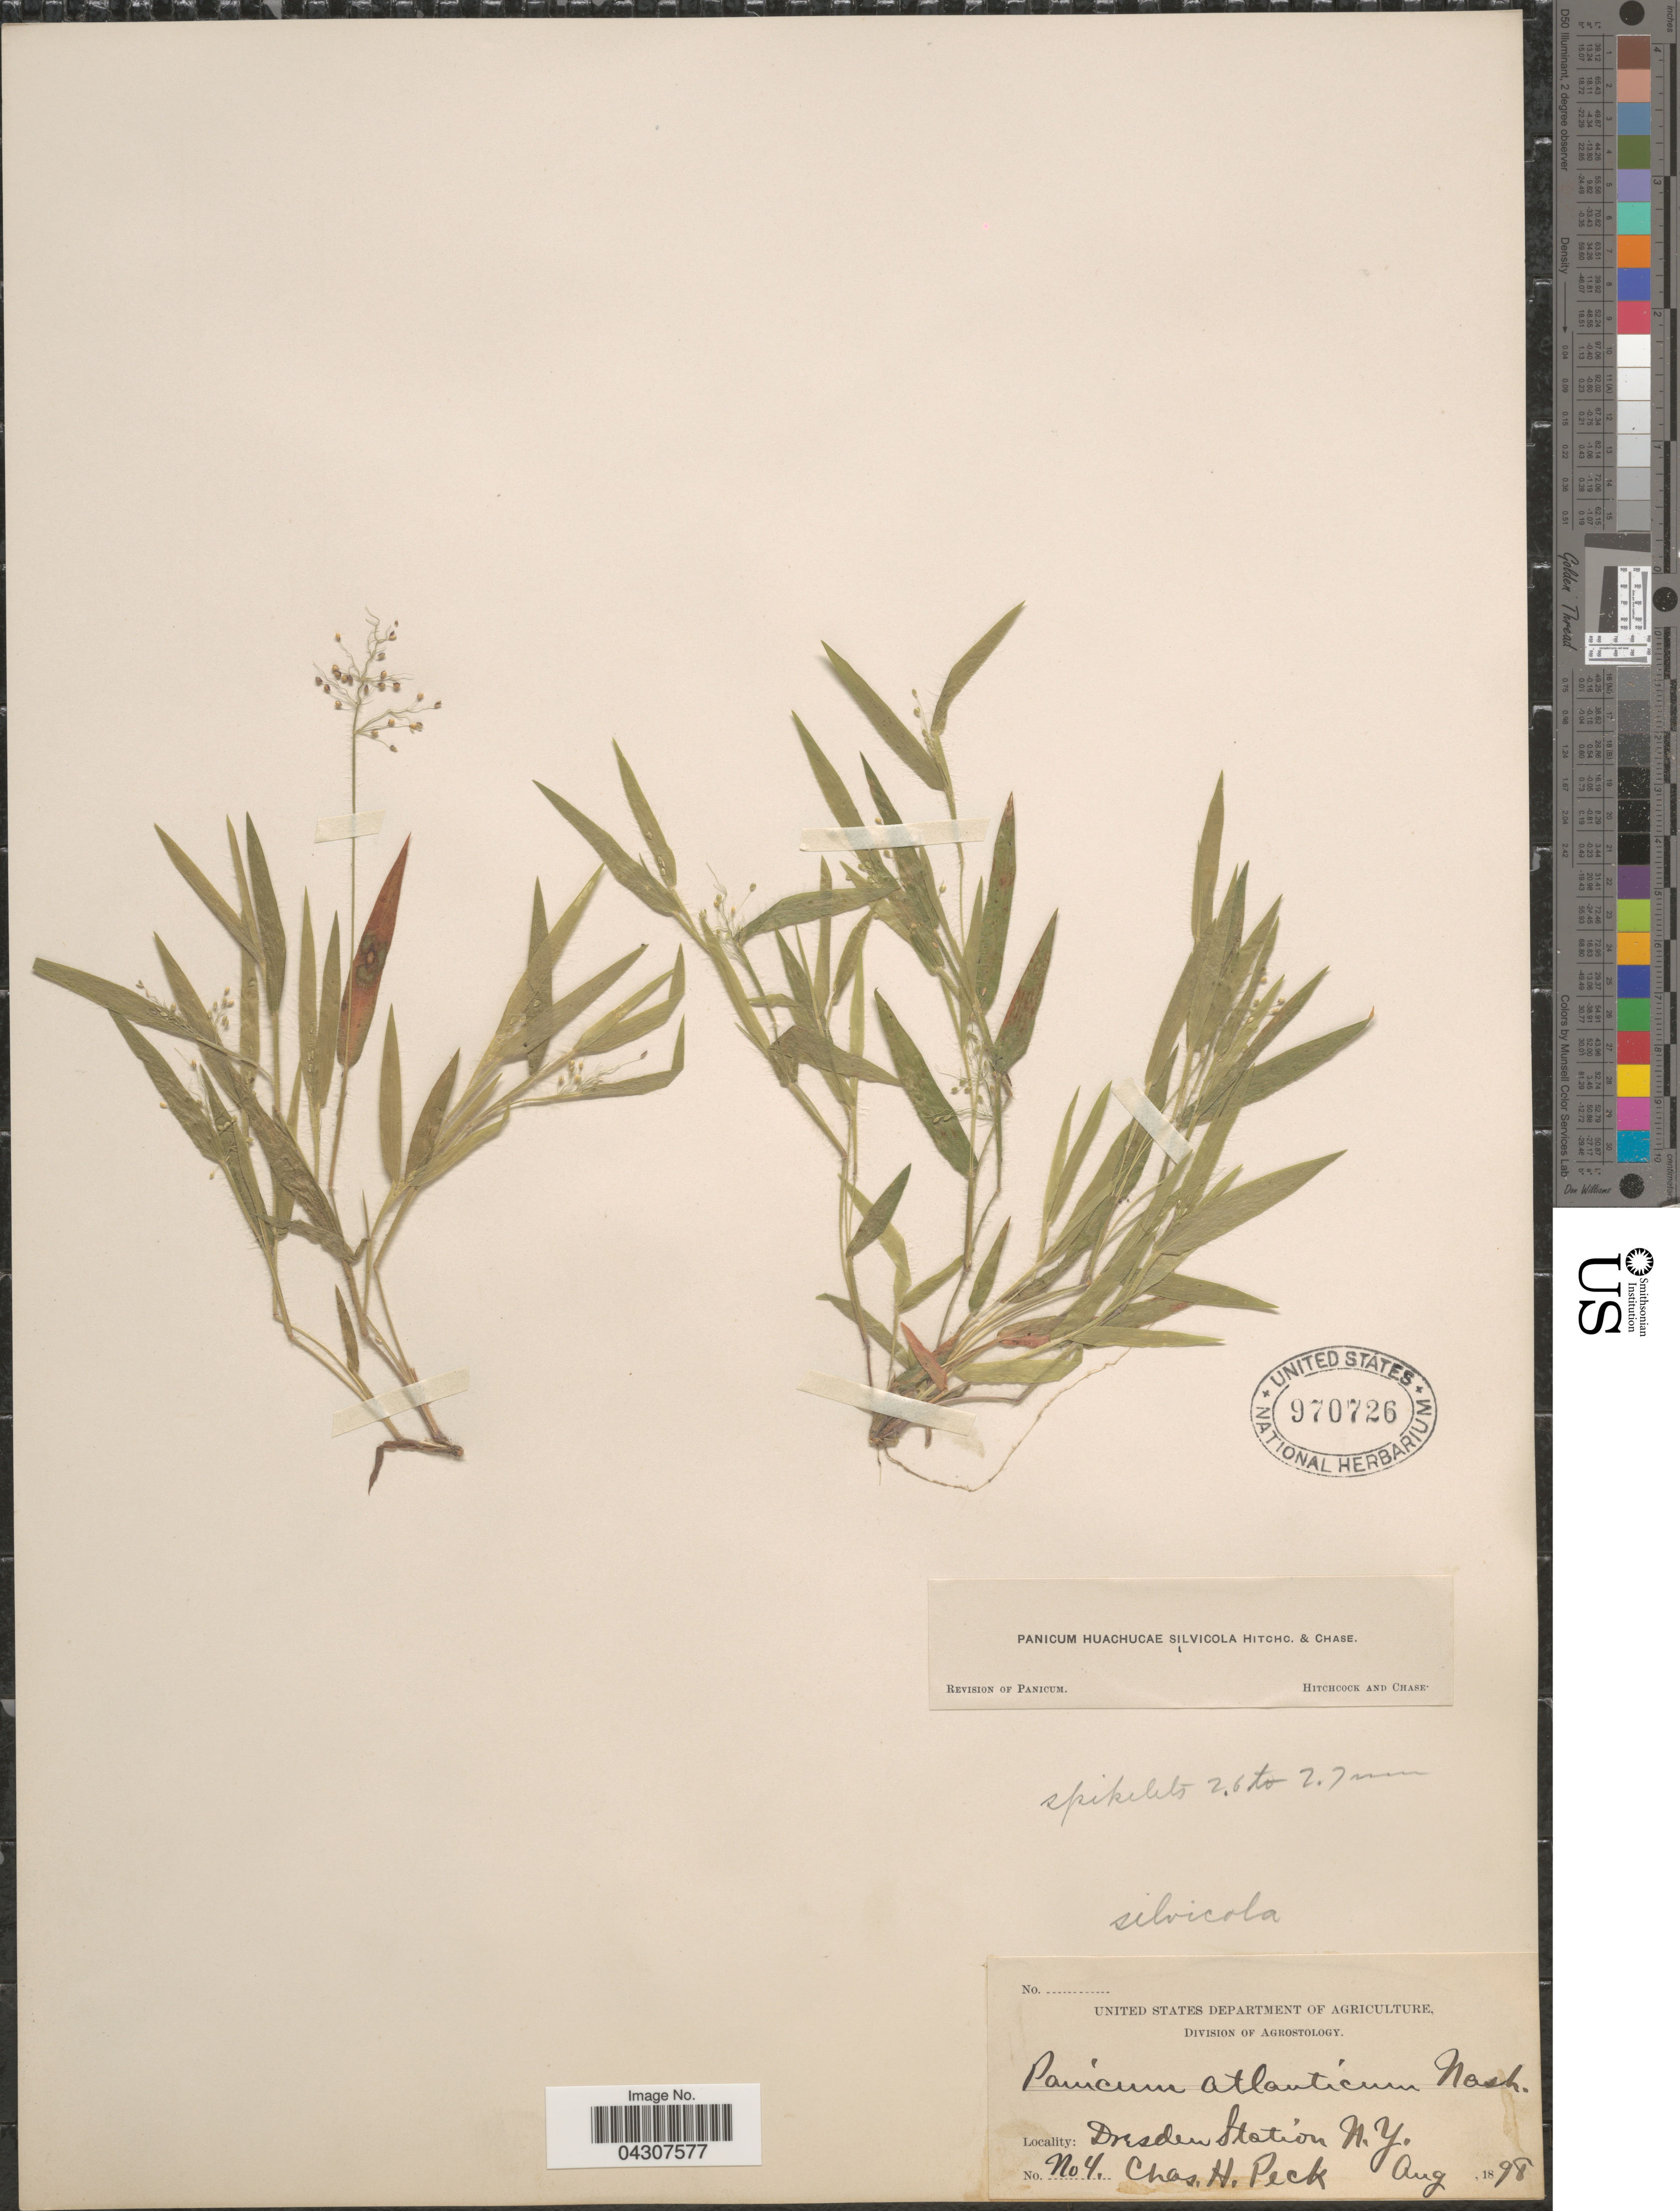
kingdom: Plantae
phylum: Tracheophyta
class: Liliopsida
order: Poales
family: Poaceae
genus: Dichanthelium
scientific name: Dichanthelium acuminatum var. acuminatum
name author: (Sw.) Gould & C.A. Clark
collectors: C. H. Peck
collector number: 4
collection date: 1898-08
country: United States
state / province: New York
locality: Dresden Station.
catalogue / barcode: US 970726